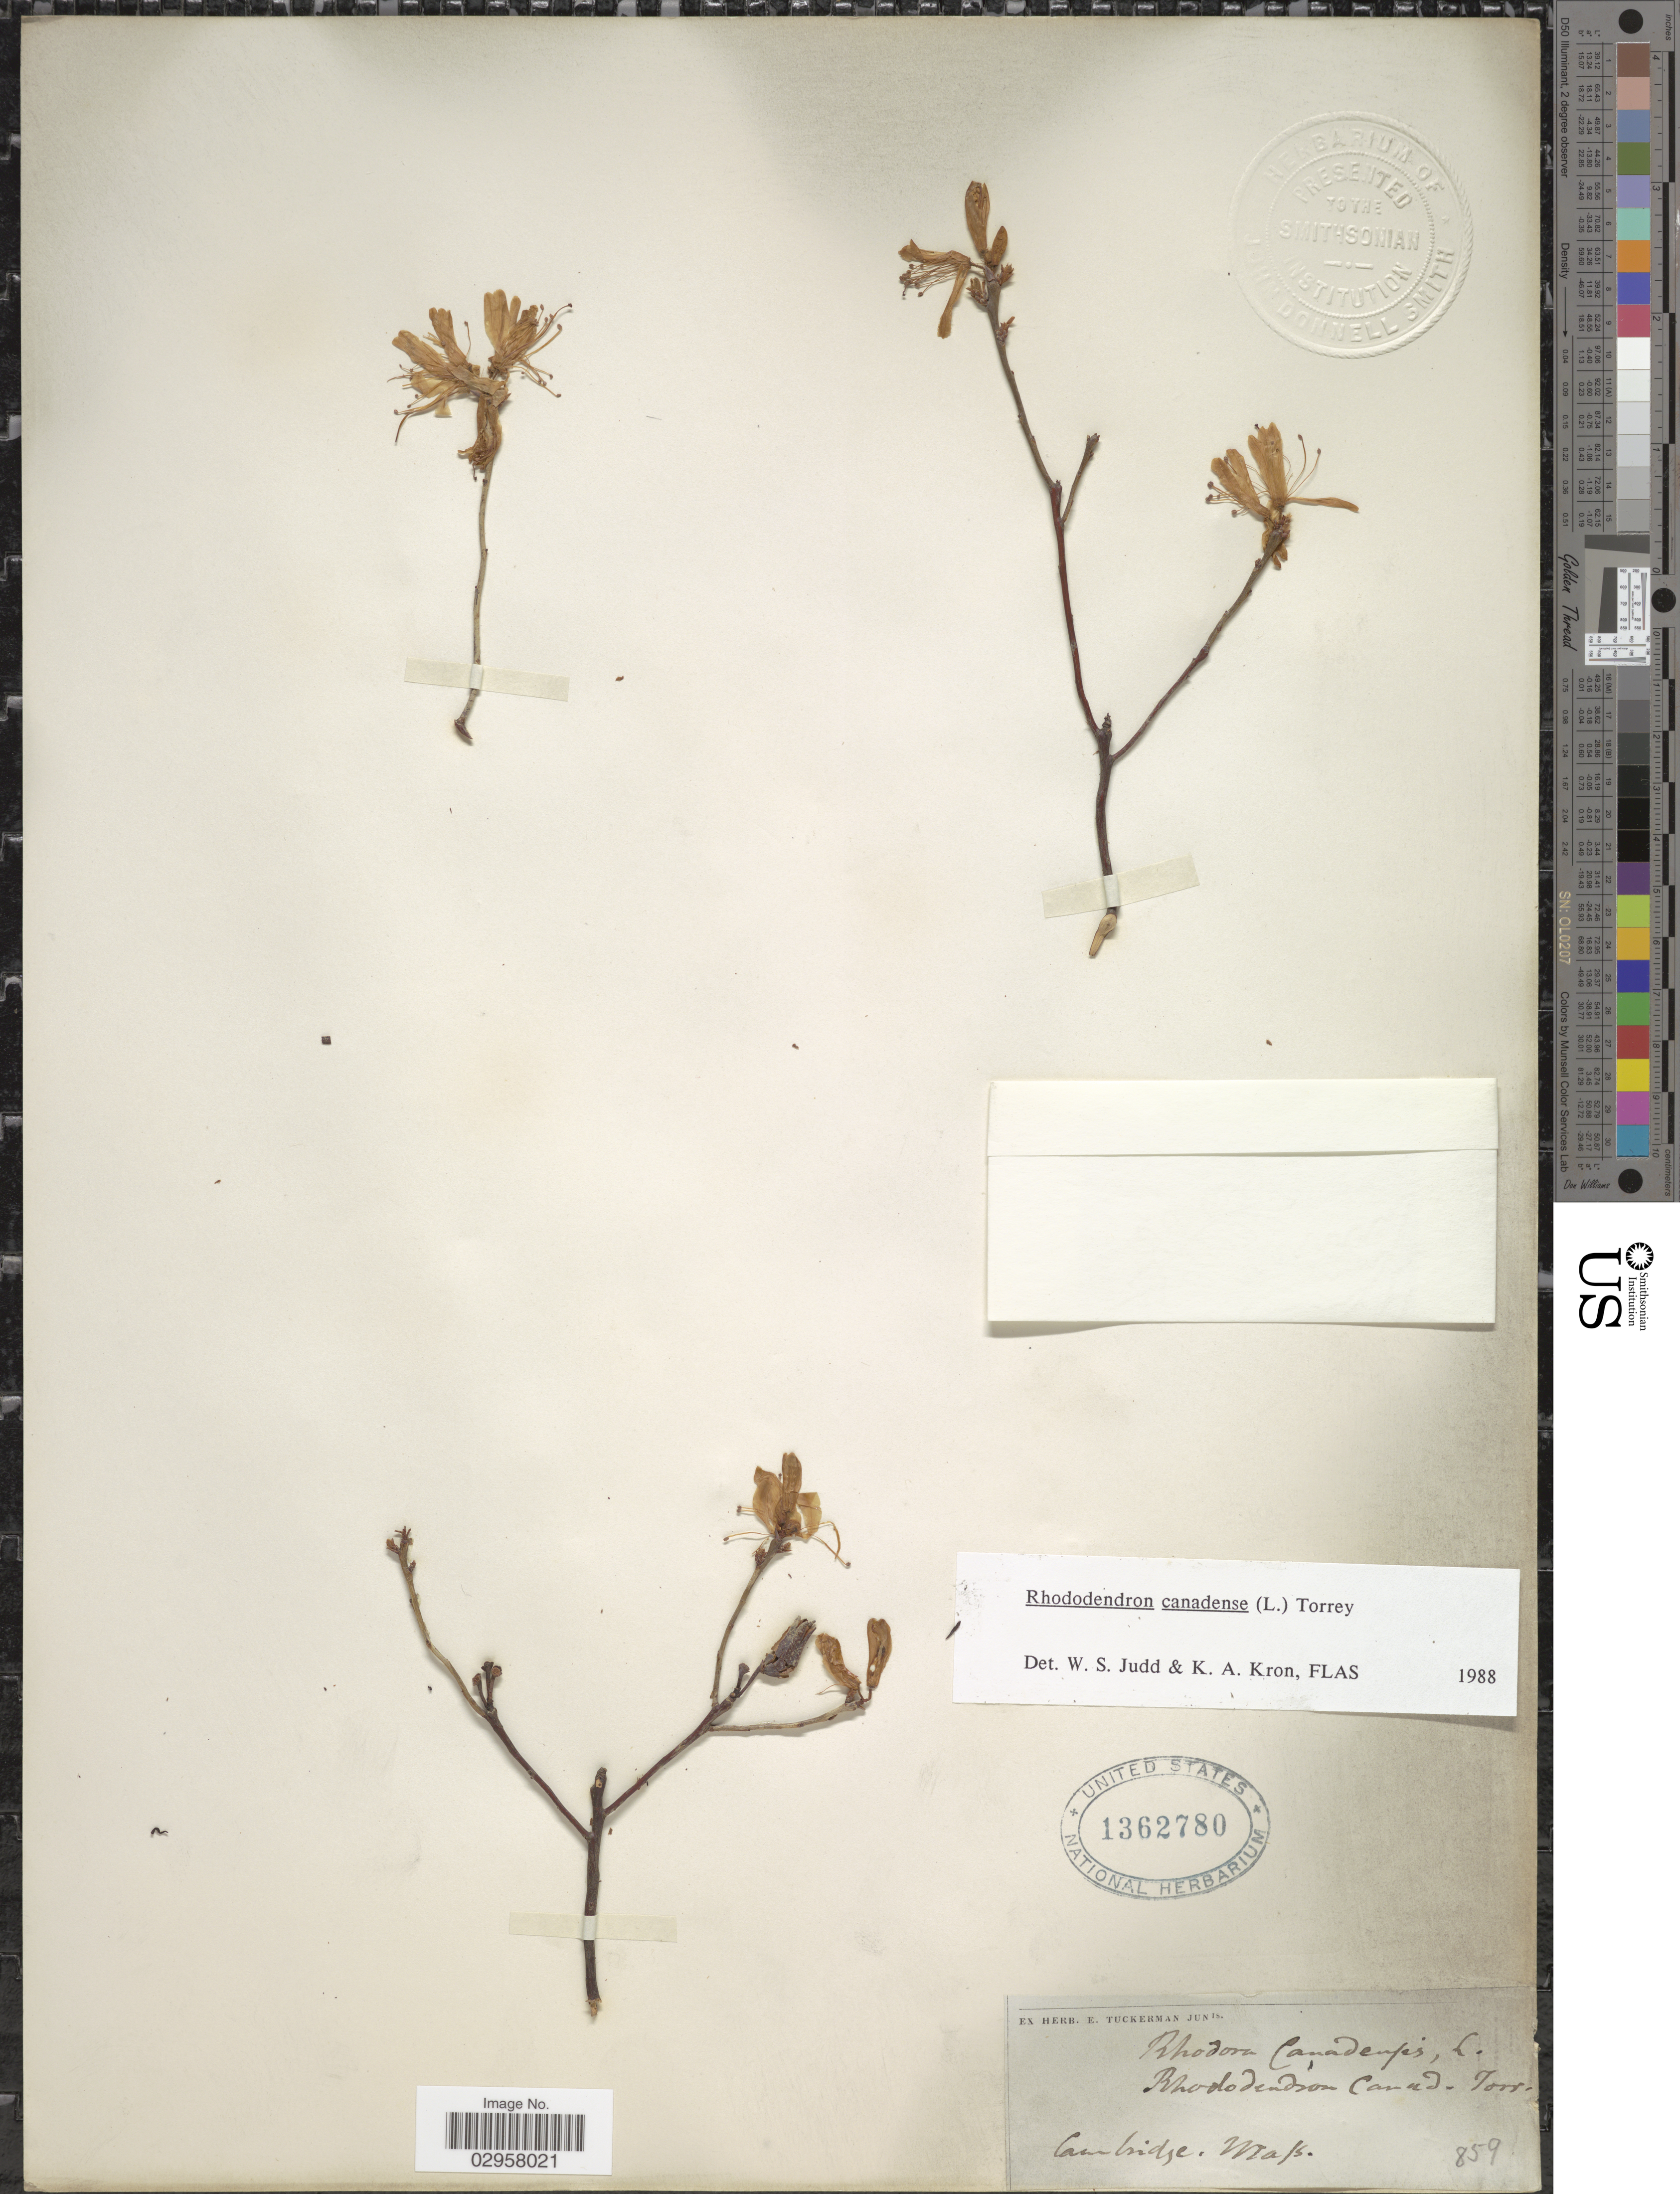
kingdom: Plantae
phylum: Tracheophyta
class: Magnoliopsida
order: Ericales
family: Ericaceae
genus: Rhododendron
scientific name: Rhododendron canadense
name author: (L.) Torr.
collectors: ex herb. E. Tuckerman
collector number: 859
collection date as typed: Jun 18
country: United States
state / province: Massachusetts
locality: Cambridge.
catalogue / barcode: US 1362780